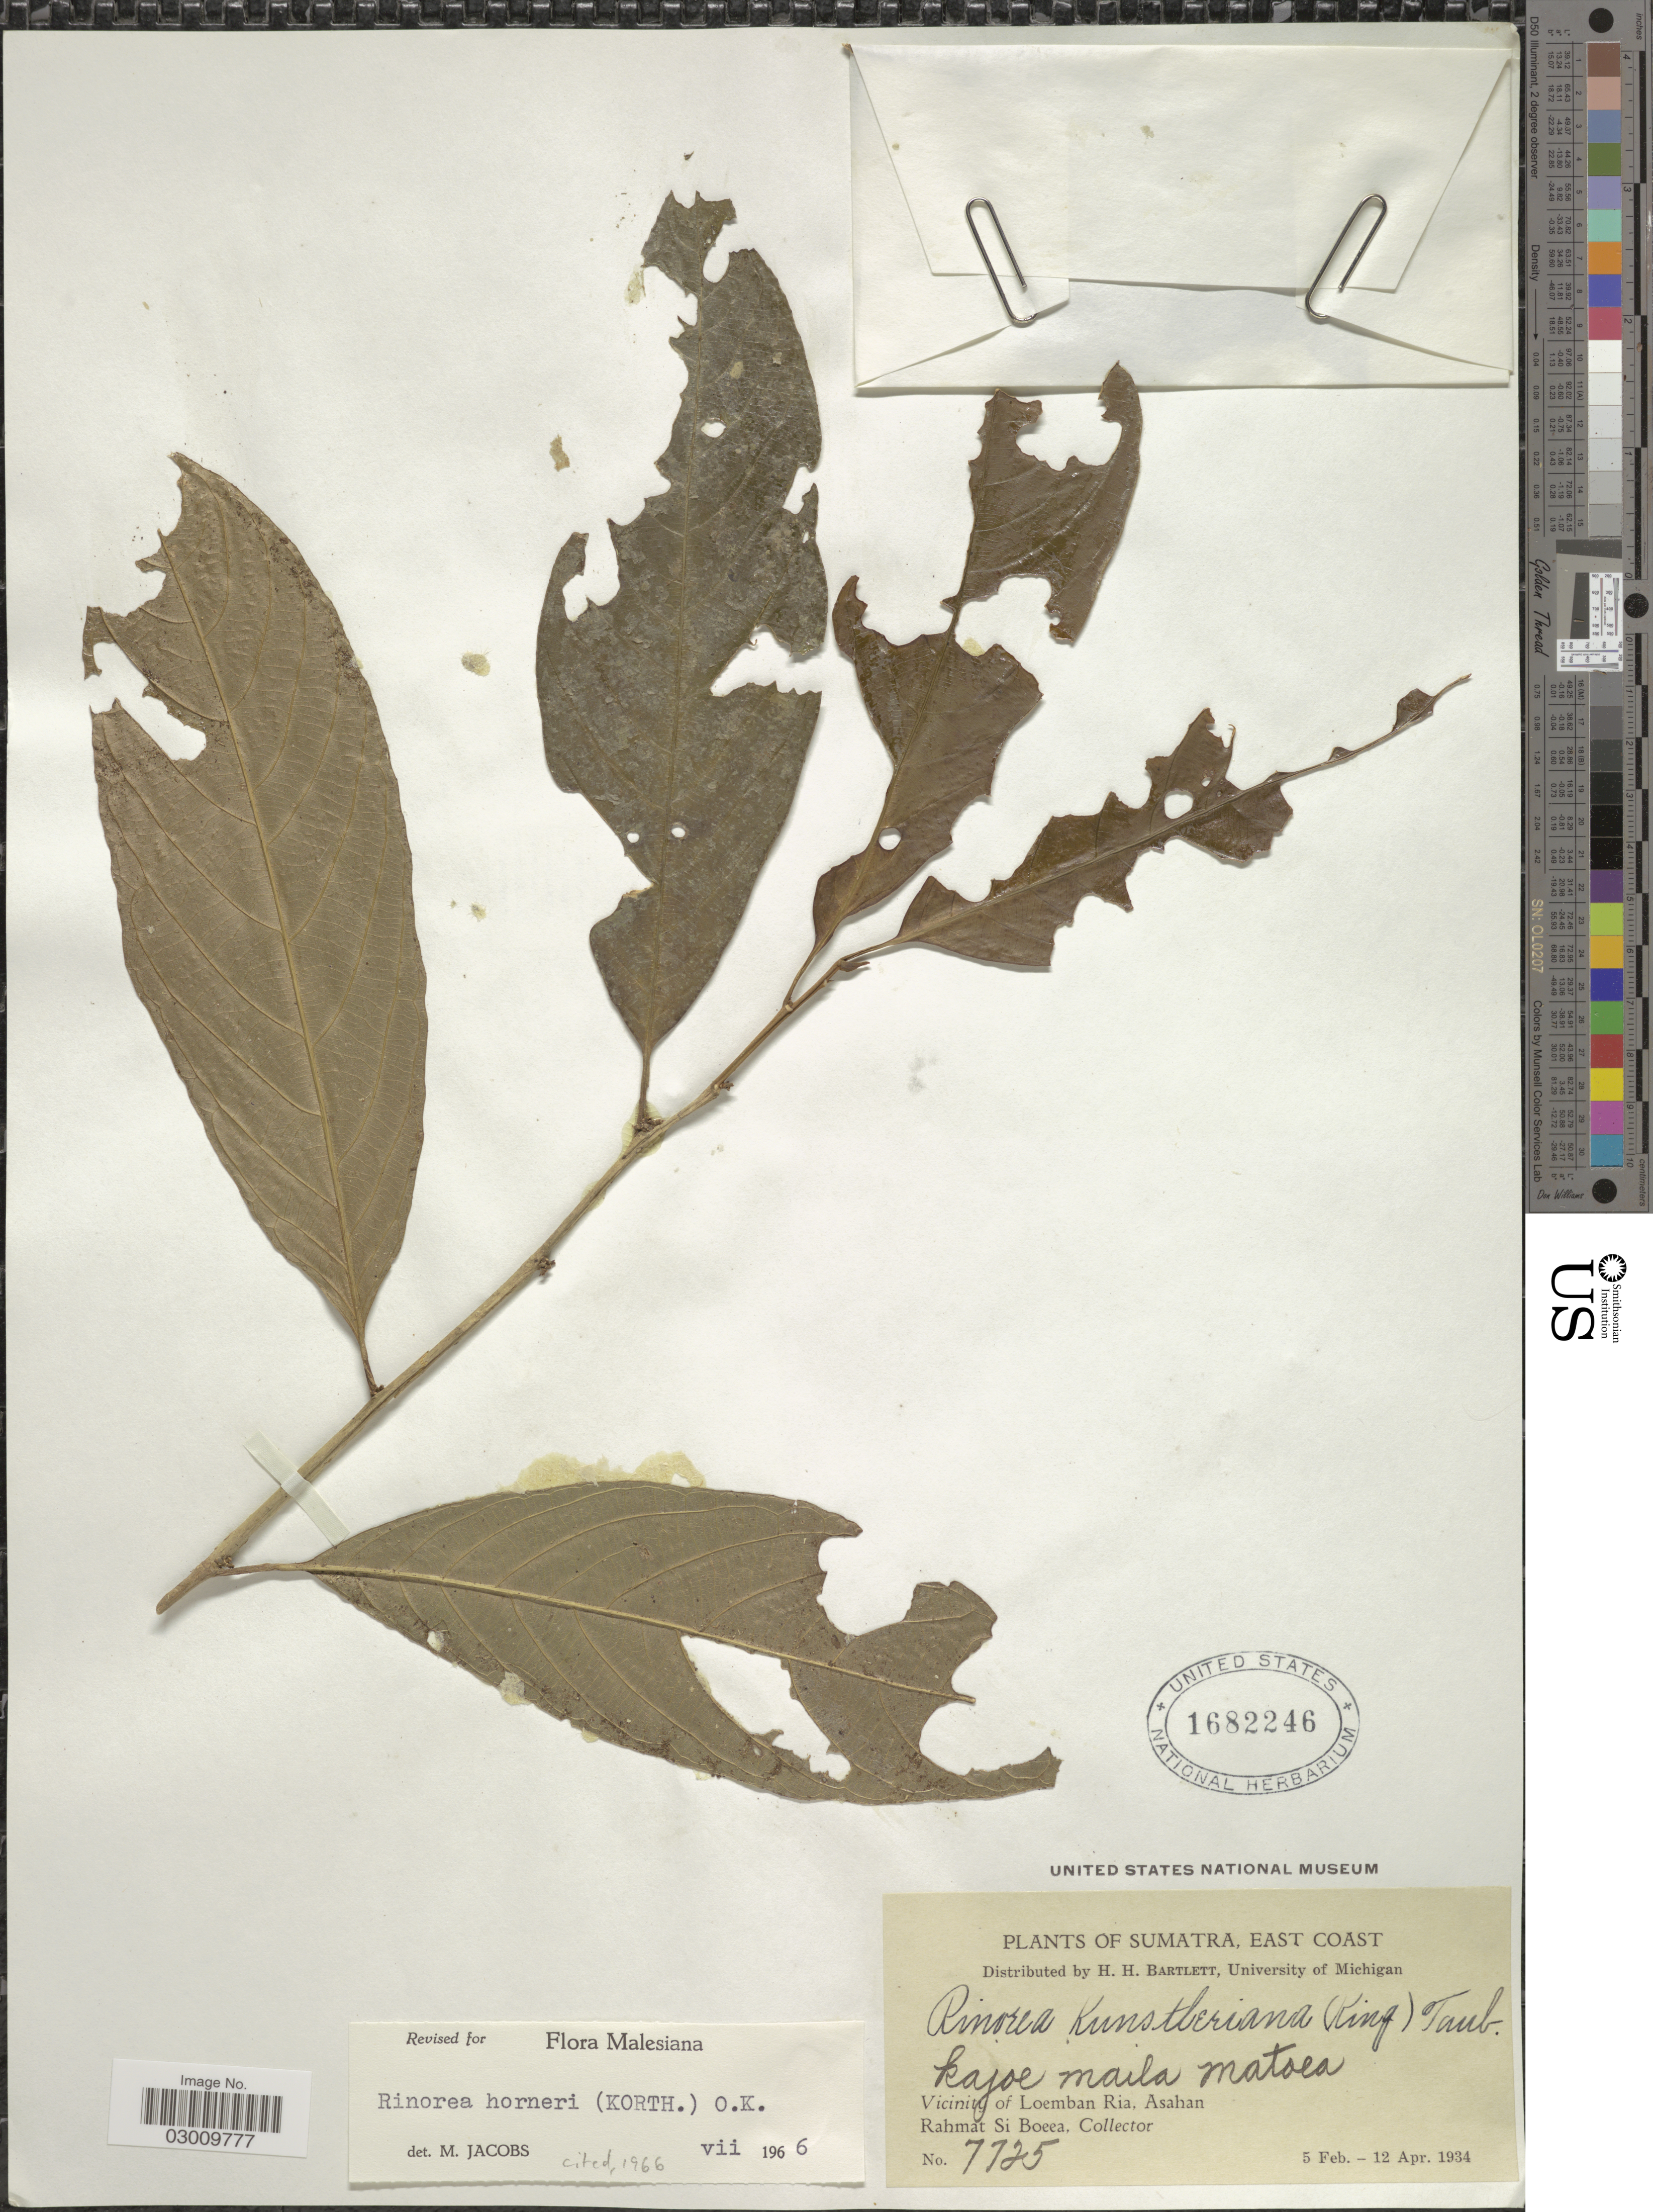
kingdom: Plantae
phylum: Tracheophyta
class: Magnoliopsida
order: Malpighiales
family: Violaceae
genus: Rinorea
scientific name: Rinorea horneri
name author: (Korth.) Kuntze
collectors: Rahmat Si Boeea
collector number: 7725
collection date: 1934-02-05/1934-04-12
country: Indonesia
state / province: Sumatra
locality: East Coast. Vicinity of Loemban Ria, Asahan.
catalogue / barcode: US 1682246